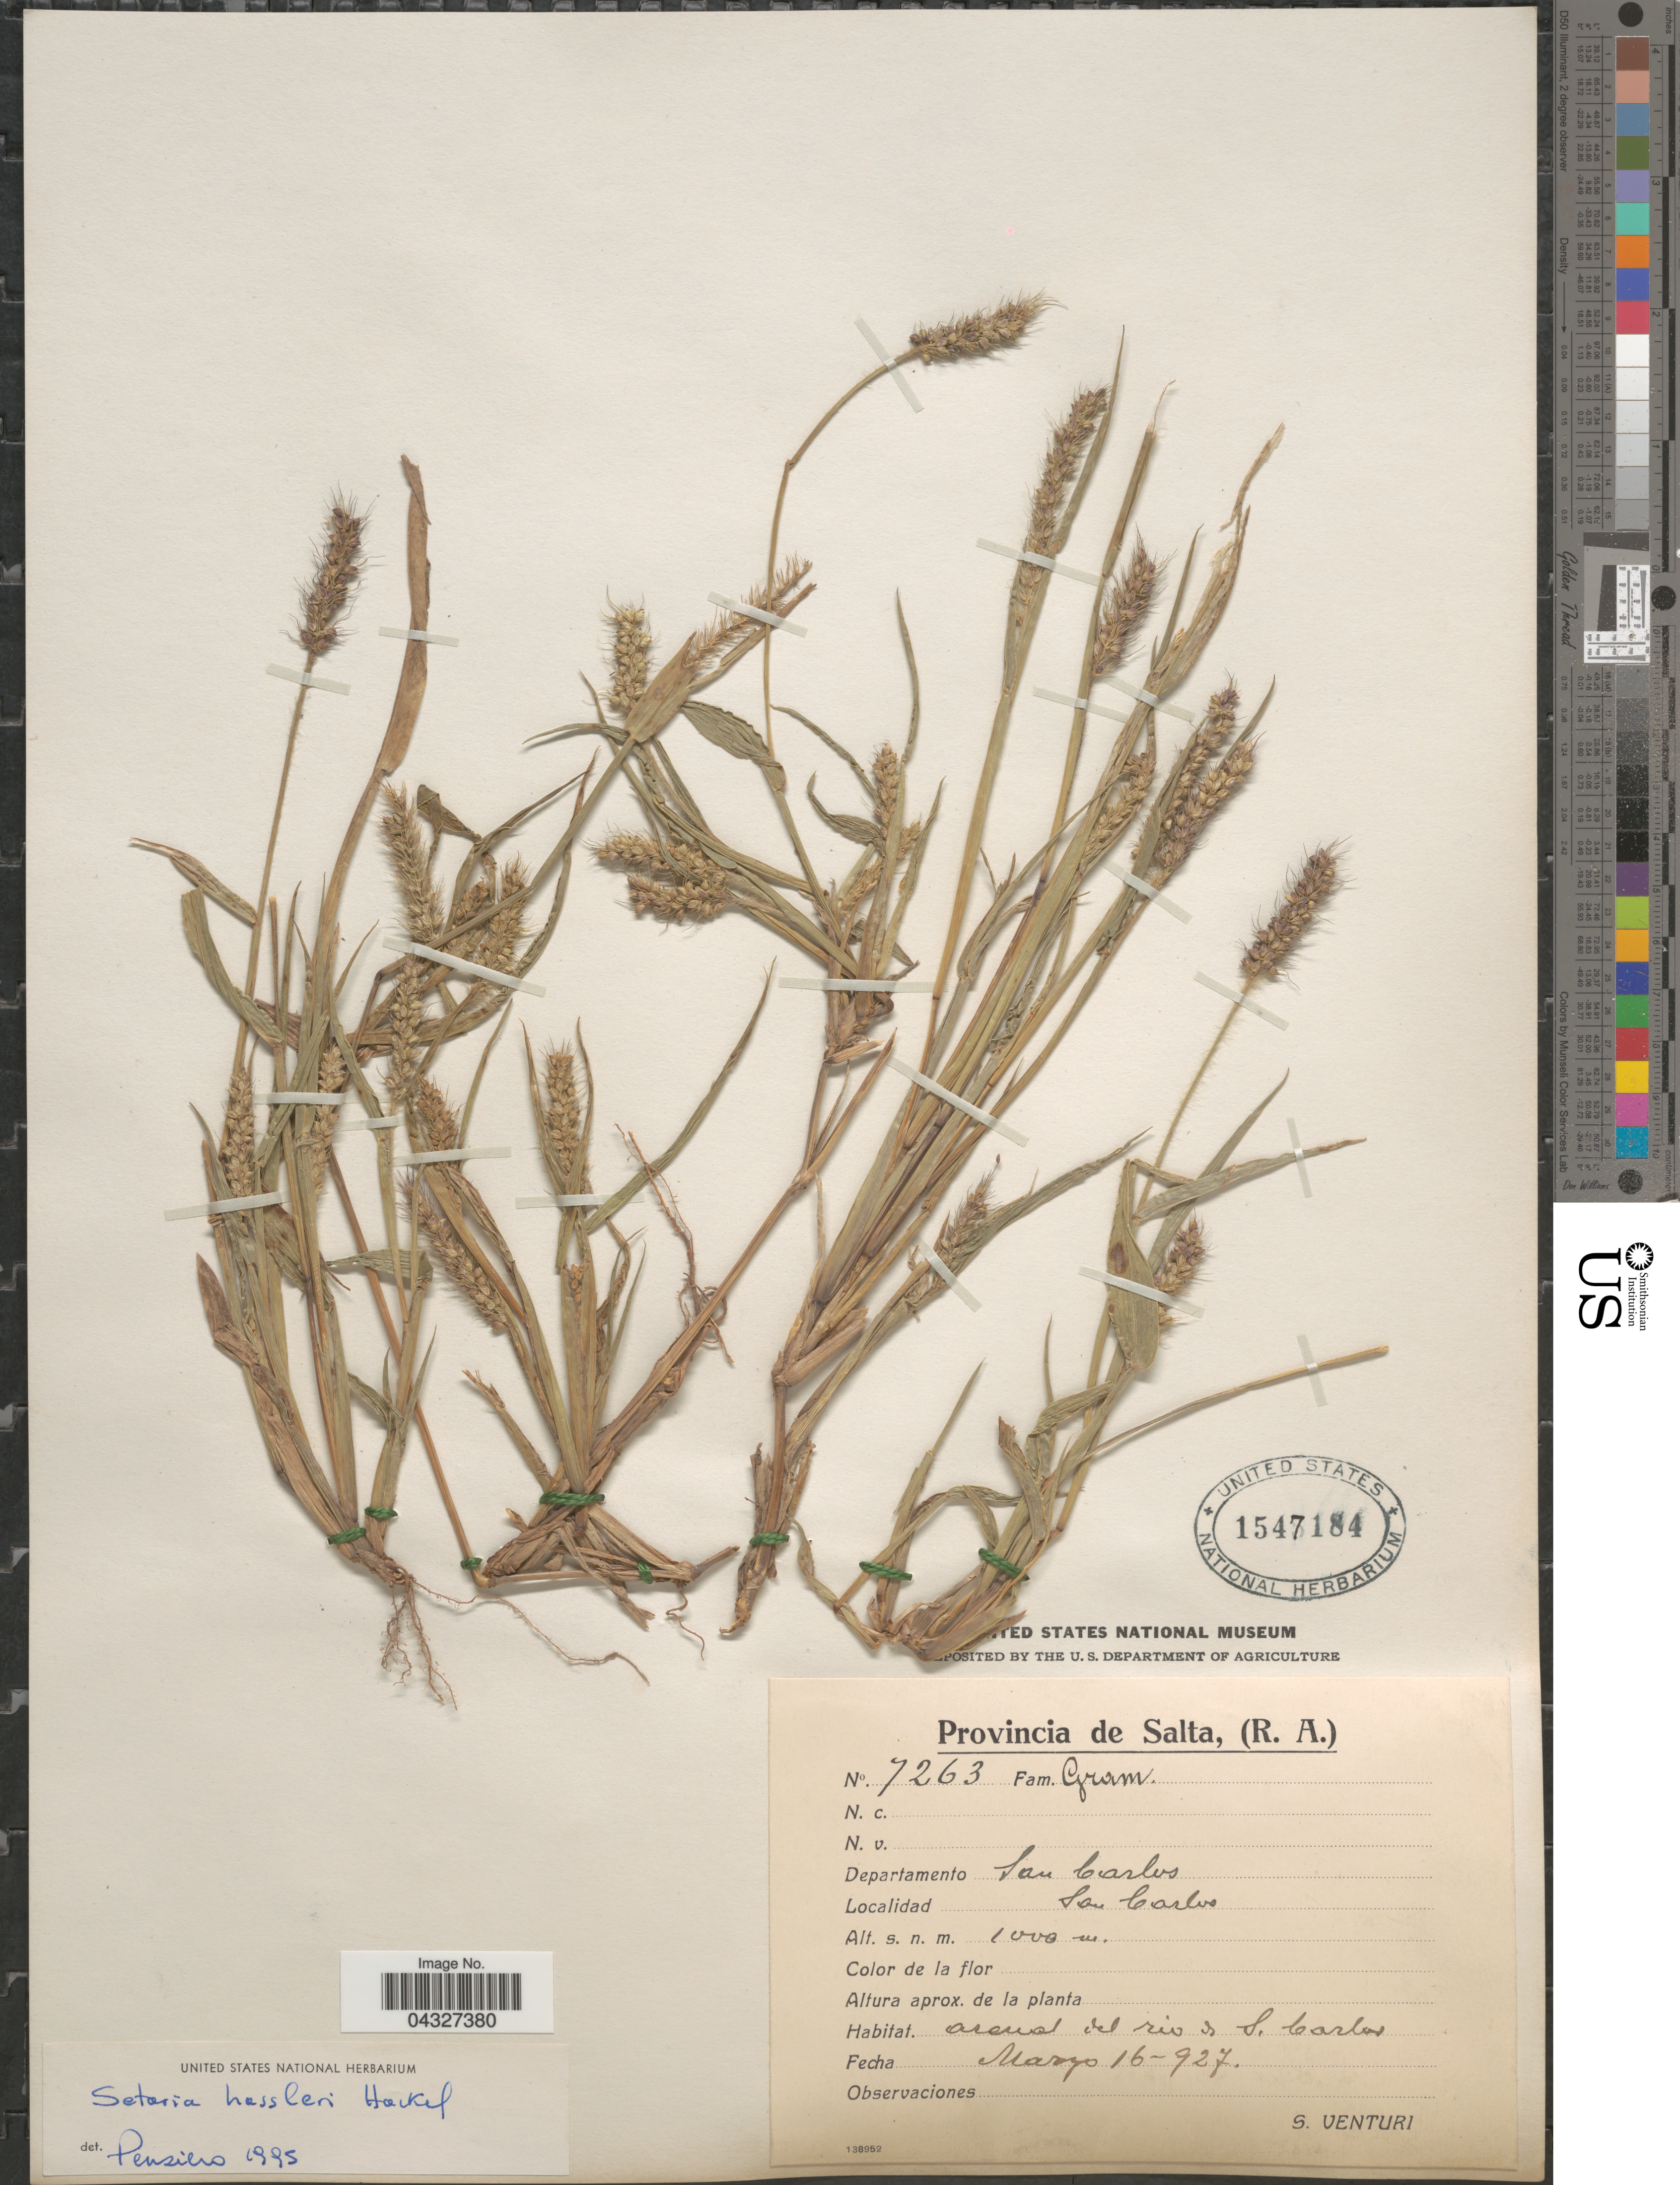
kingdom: Plantae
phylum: Tracheophyta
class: Liliopsida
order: Poales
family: Poaceae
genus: Setaria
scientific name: Setaria hassleri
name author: Hack. in Chodat & Hassl.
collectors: S. Venturi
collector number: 7263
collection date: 1927-03-16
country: Argentina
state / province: Salta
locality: Departamento San Carlos. San Carlos.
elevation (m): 1000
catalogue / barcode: US 1547184